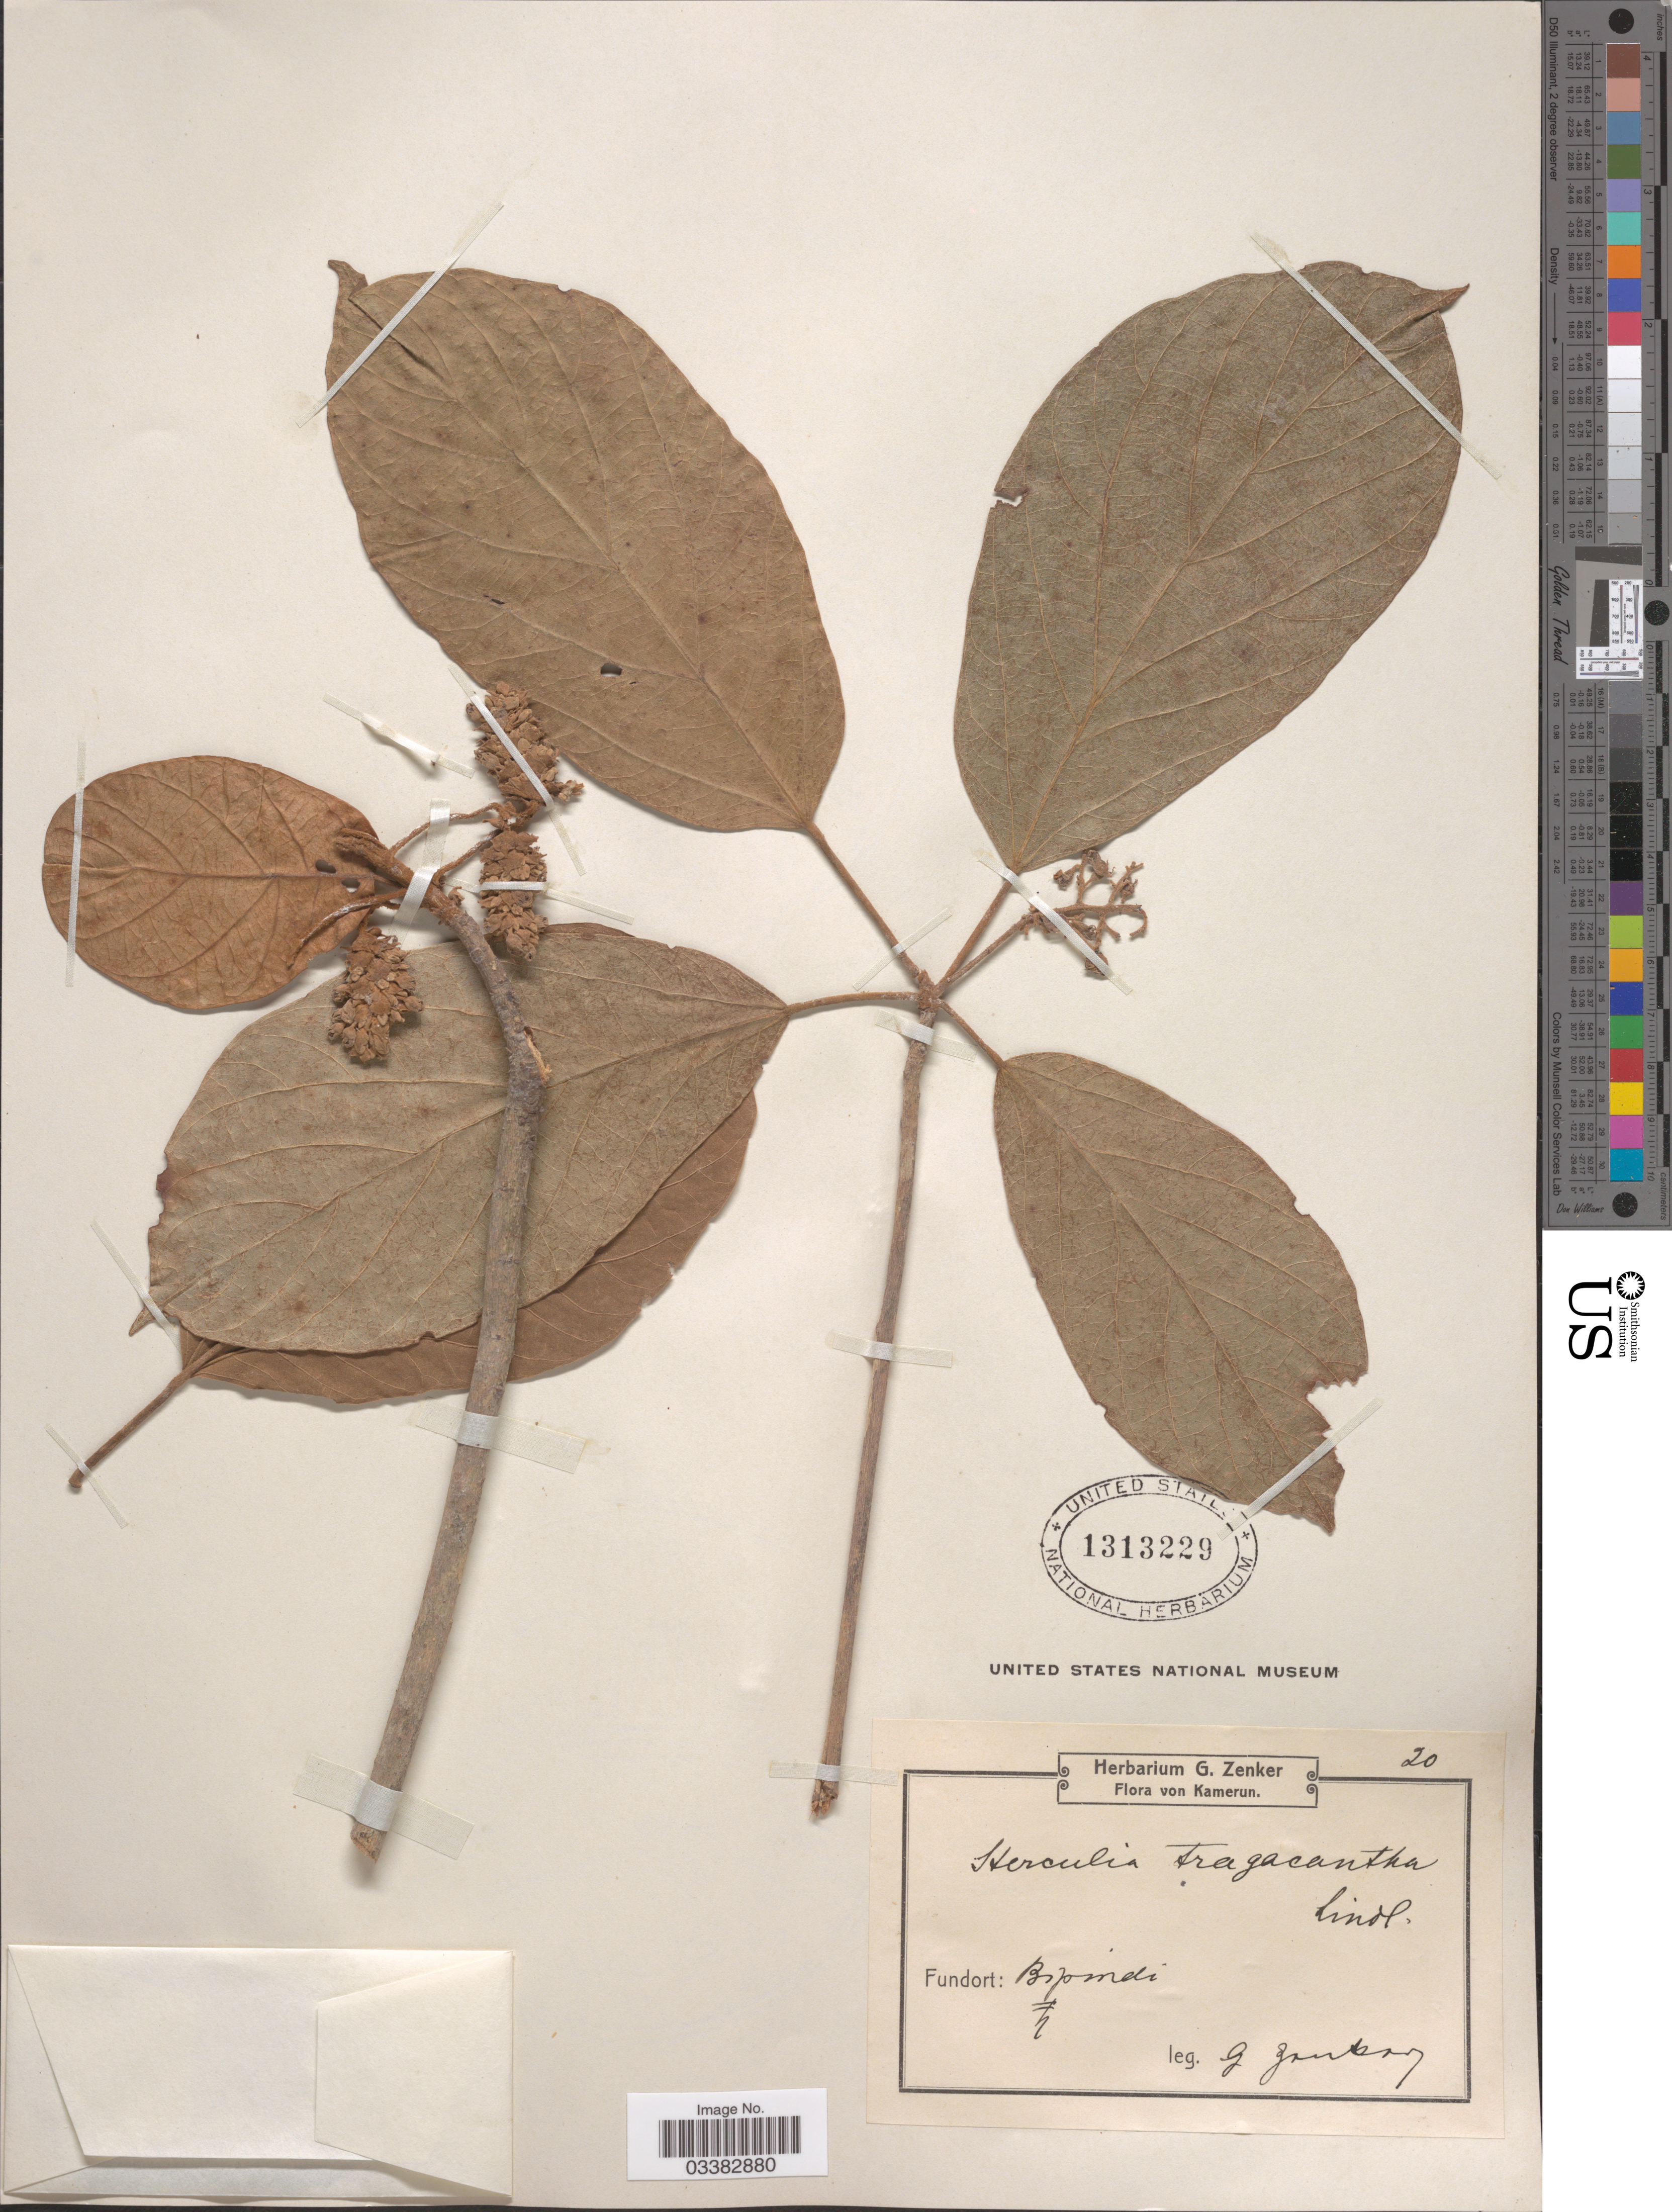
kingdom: Plantae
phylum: Tracheophyta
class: Magnoliopsida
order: Malvales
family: Malvaceae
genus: Sterculia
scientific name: Sterculia tragacantha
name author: Lindl.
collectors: G. A. Zenker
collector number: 20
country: Cameroon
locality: Bipindi.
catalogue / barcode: US 1313229